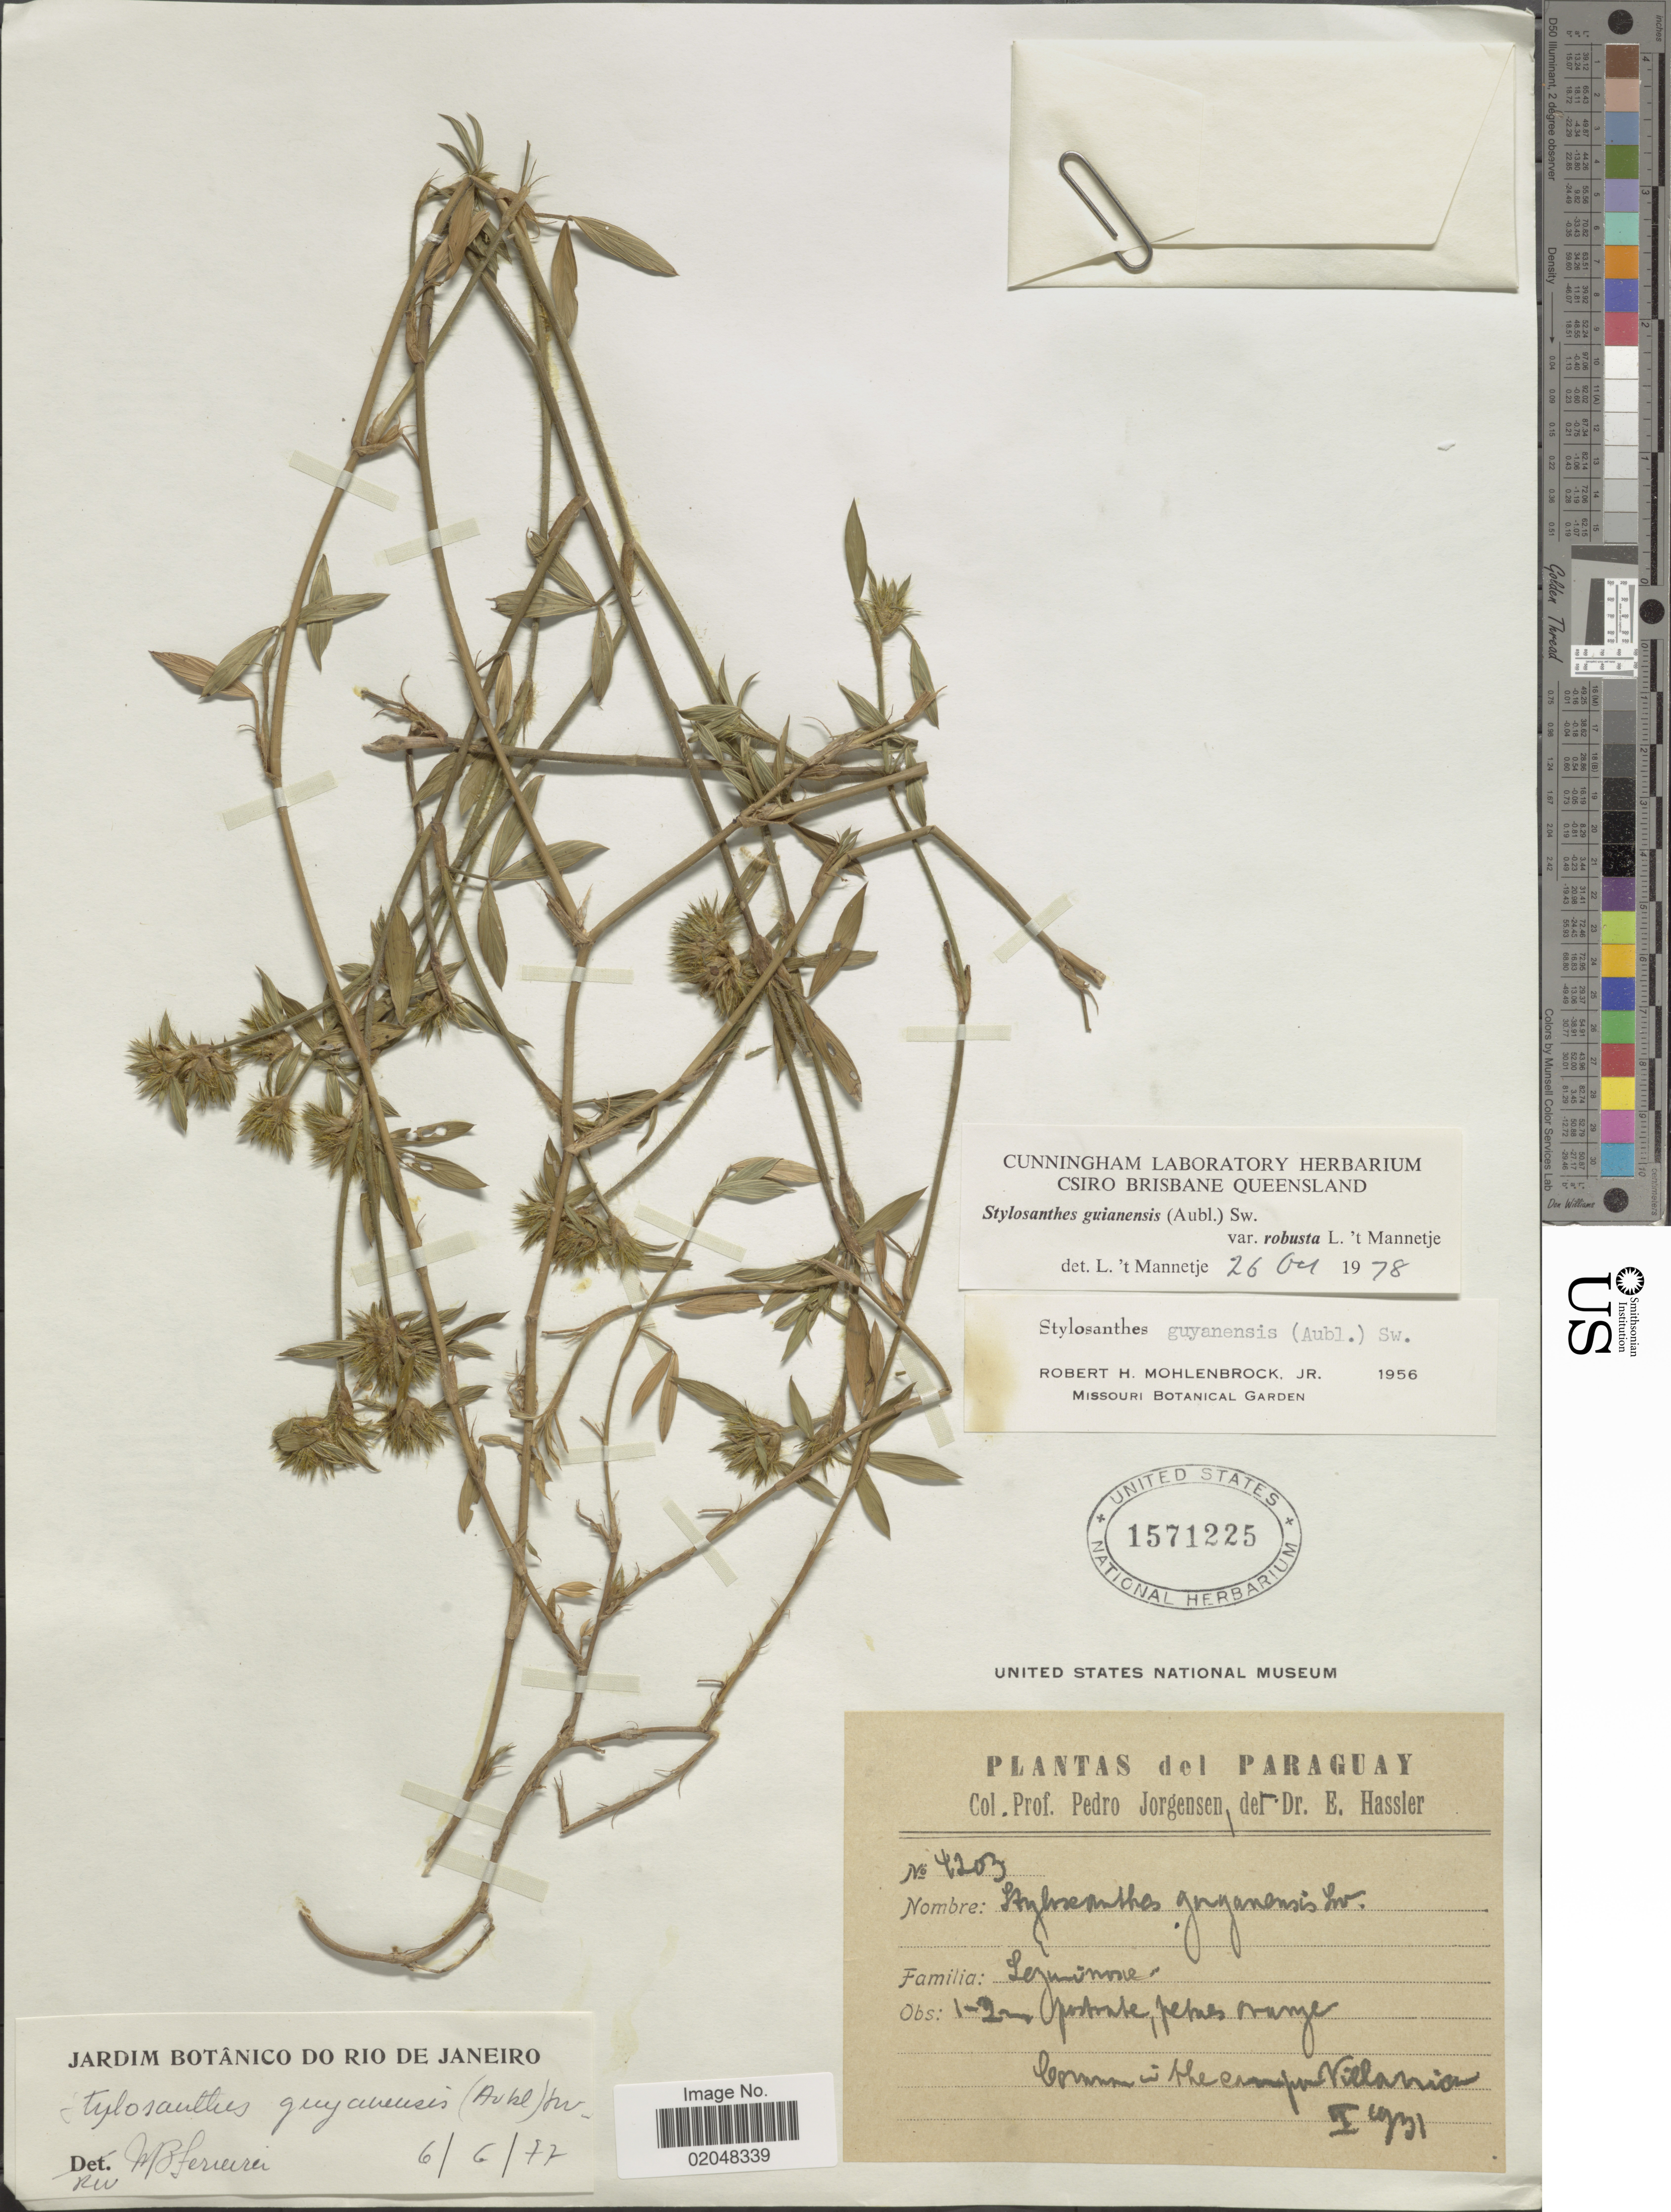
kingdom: Plantae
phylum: Tracheophyta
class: Magnoliopsida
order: Fabales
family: Fabaceae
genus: Stylosanthes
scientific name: Stylosanthes guianensis var. robusta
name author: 't Mannetje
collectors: P. Jörgensen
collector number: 4203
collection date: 1931-01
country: Paraguay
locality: Villarrica.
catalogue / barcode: US 1571225